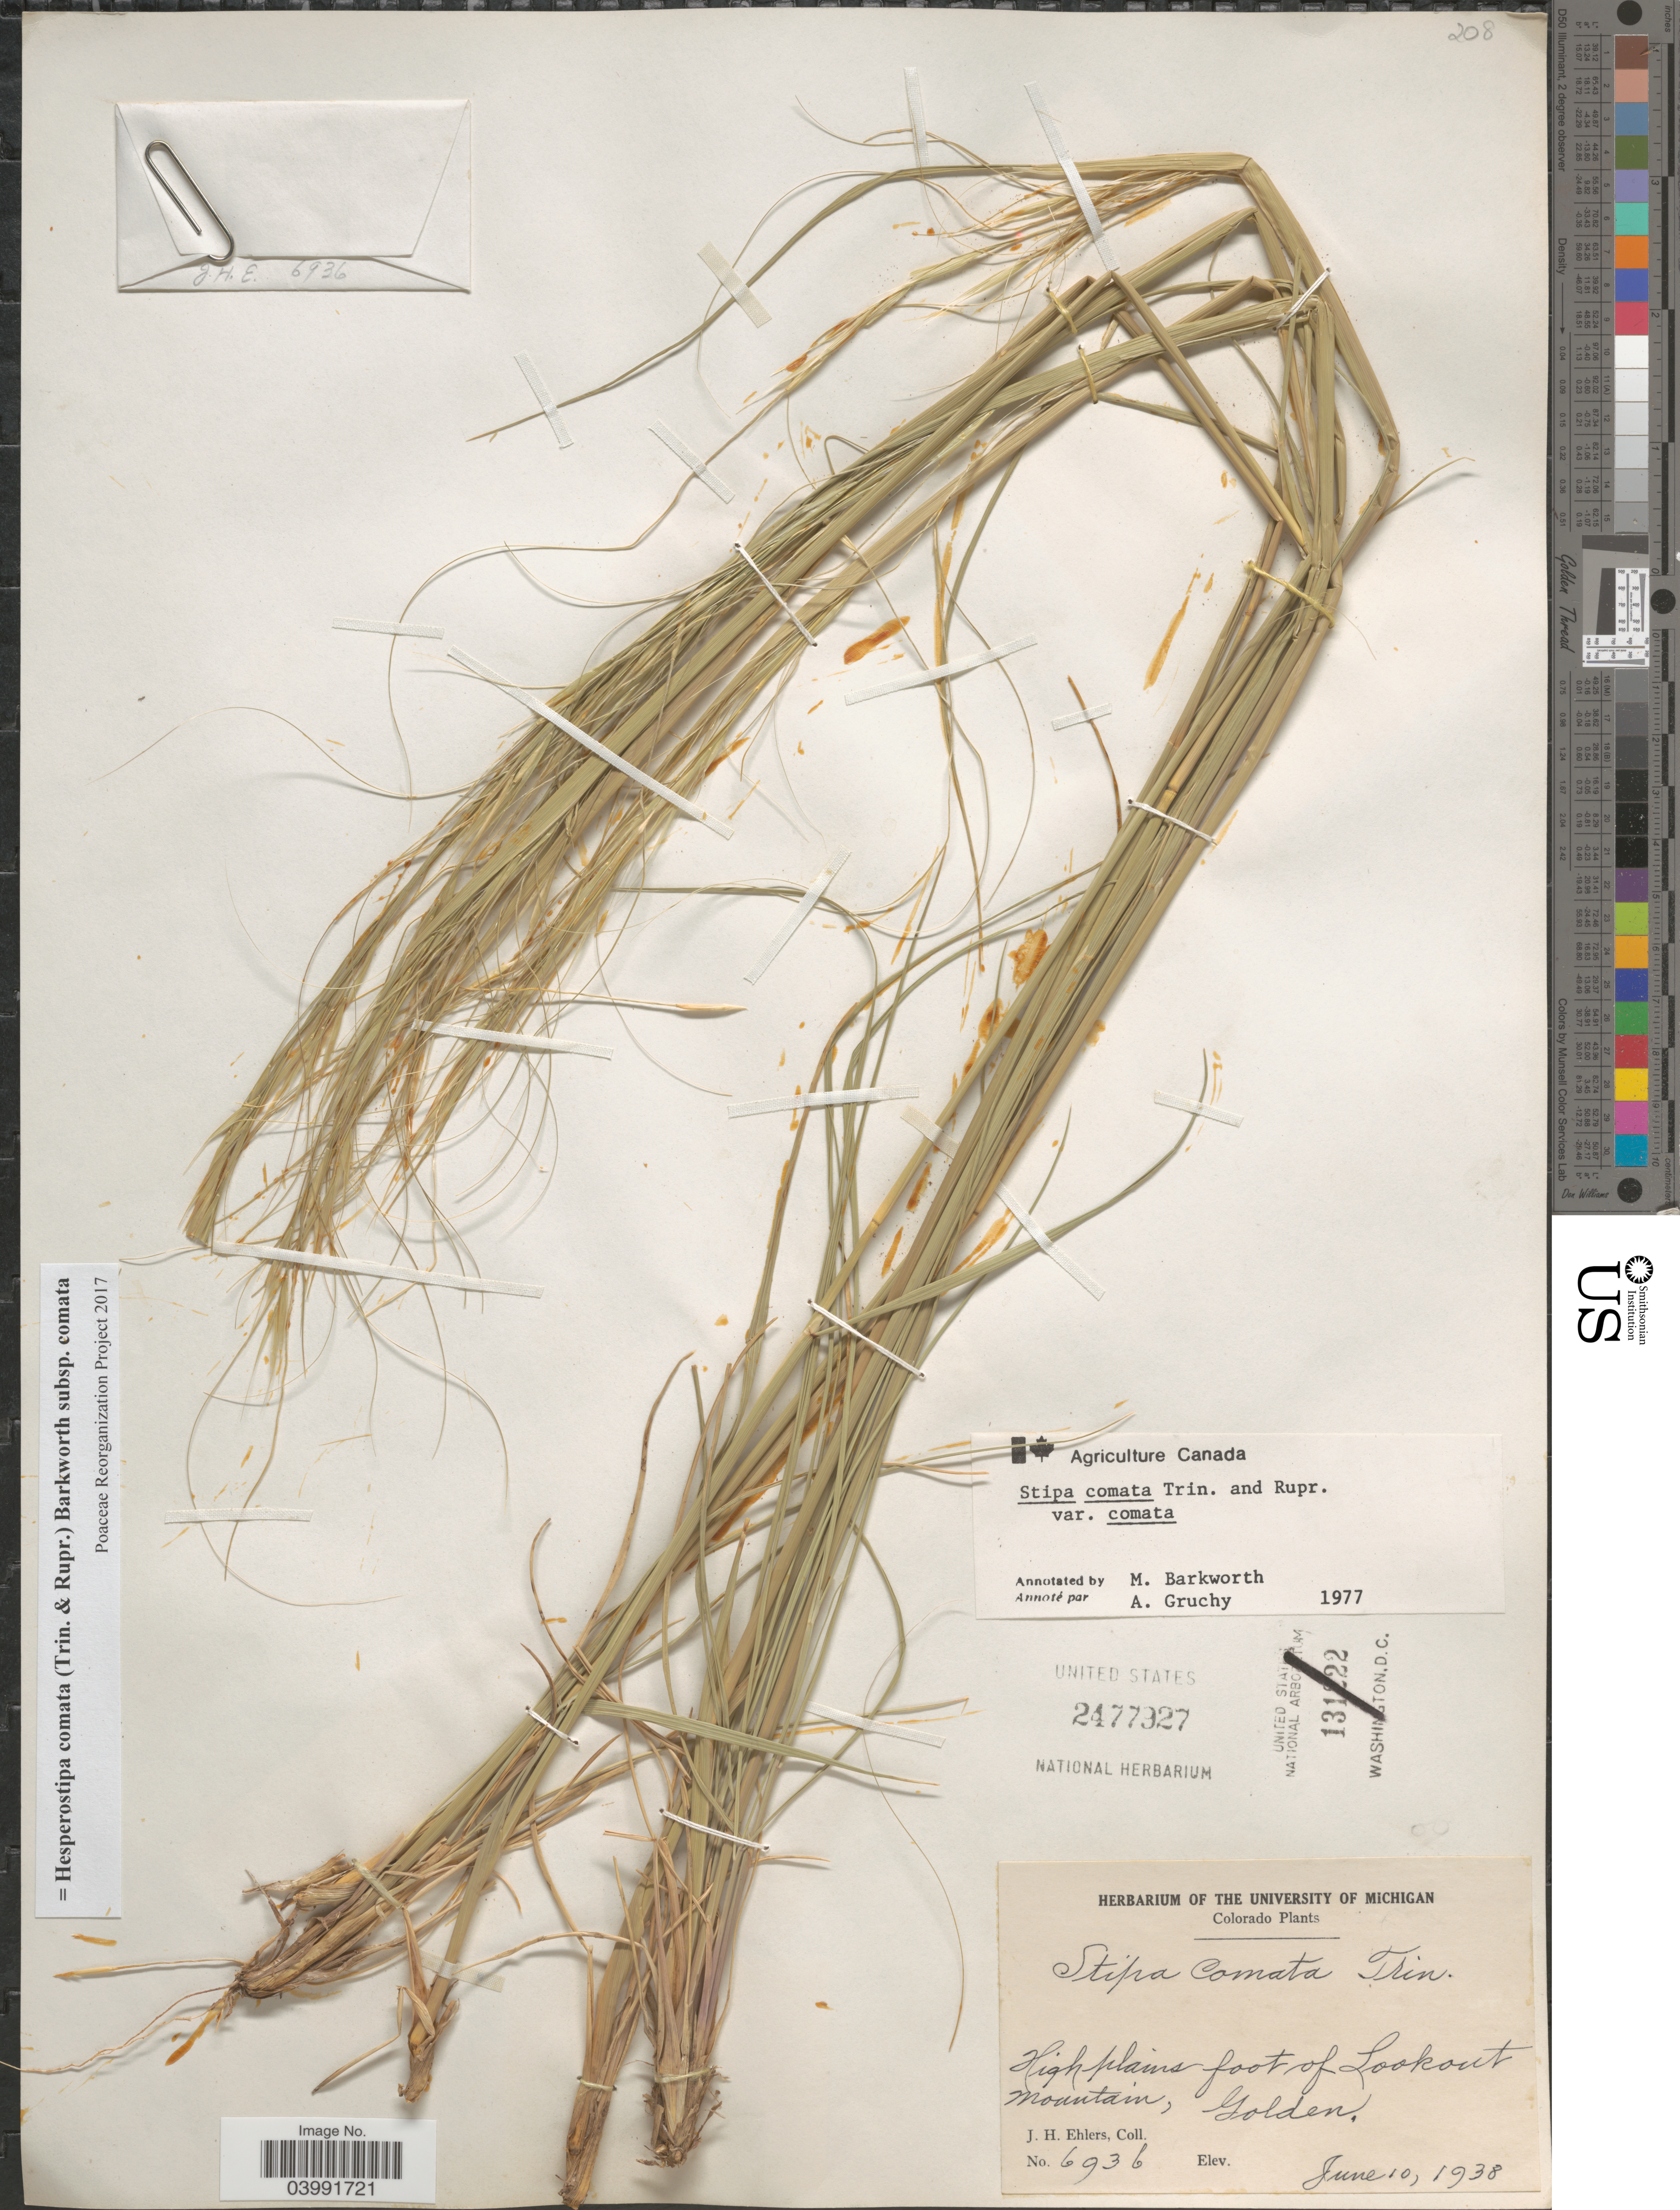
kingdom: Plantae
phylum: Tracheophyta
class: Liliopsida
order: Poales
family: Poaceae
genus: Hesperostipa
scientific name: Hesperostipa comata subsp. comata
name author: (Trin. & Rupr.) Barkworth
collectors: J. H. Ehlers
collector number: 6936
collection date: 1938-06-10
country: United States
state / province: Colorado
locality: High plains foot of Lookout Mountain, Golden.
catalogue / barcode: US 2477927